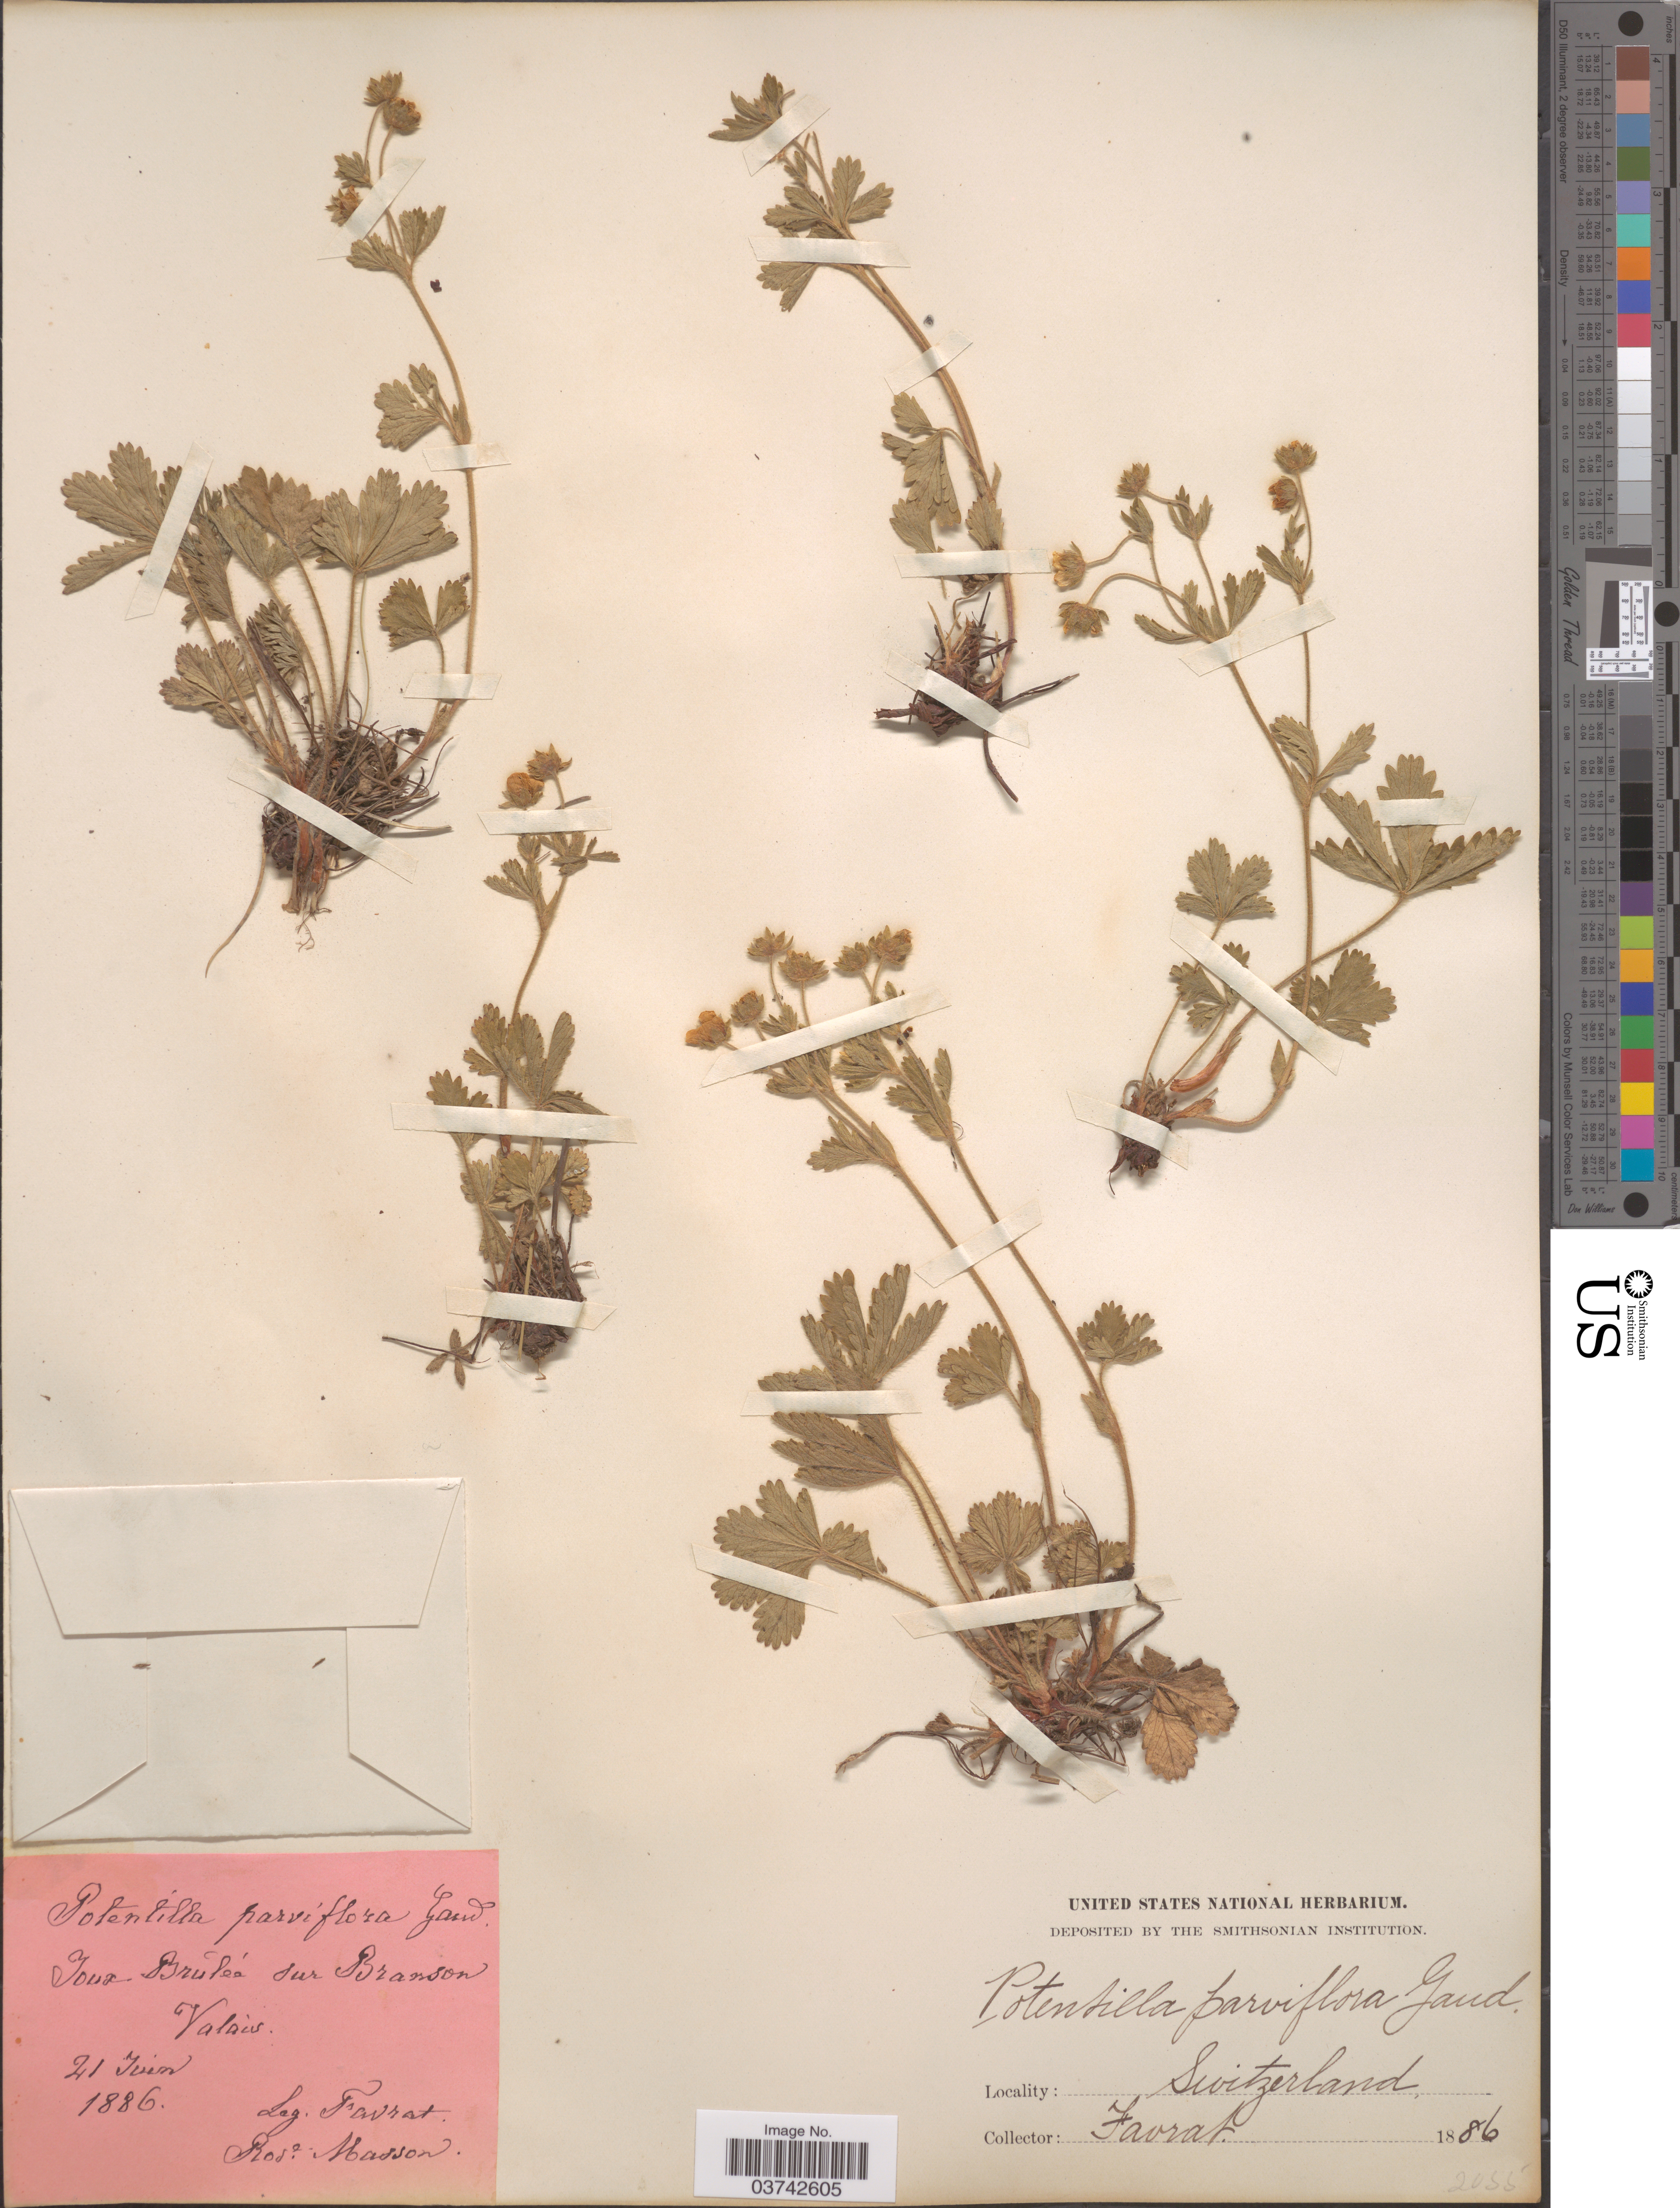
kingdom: Plantae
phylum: Tracheophyta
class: Magnoliopsida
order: Rosales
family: Rosaceae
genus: Potentilla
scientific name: Potentilla parviflora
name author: Desf.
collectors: L. Favrat & R. Masson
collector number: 2055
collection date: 1886-06-21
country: Switzerland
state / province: Valais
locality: Joux-Brúlée sur Branson.